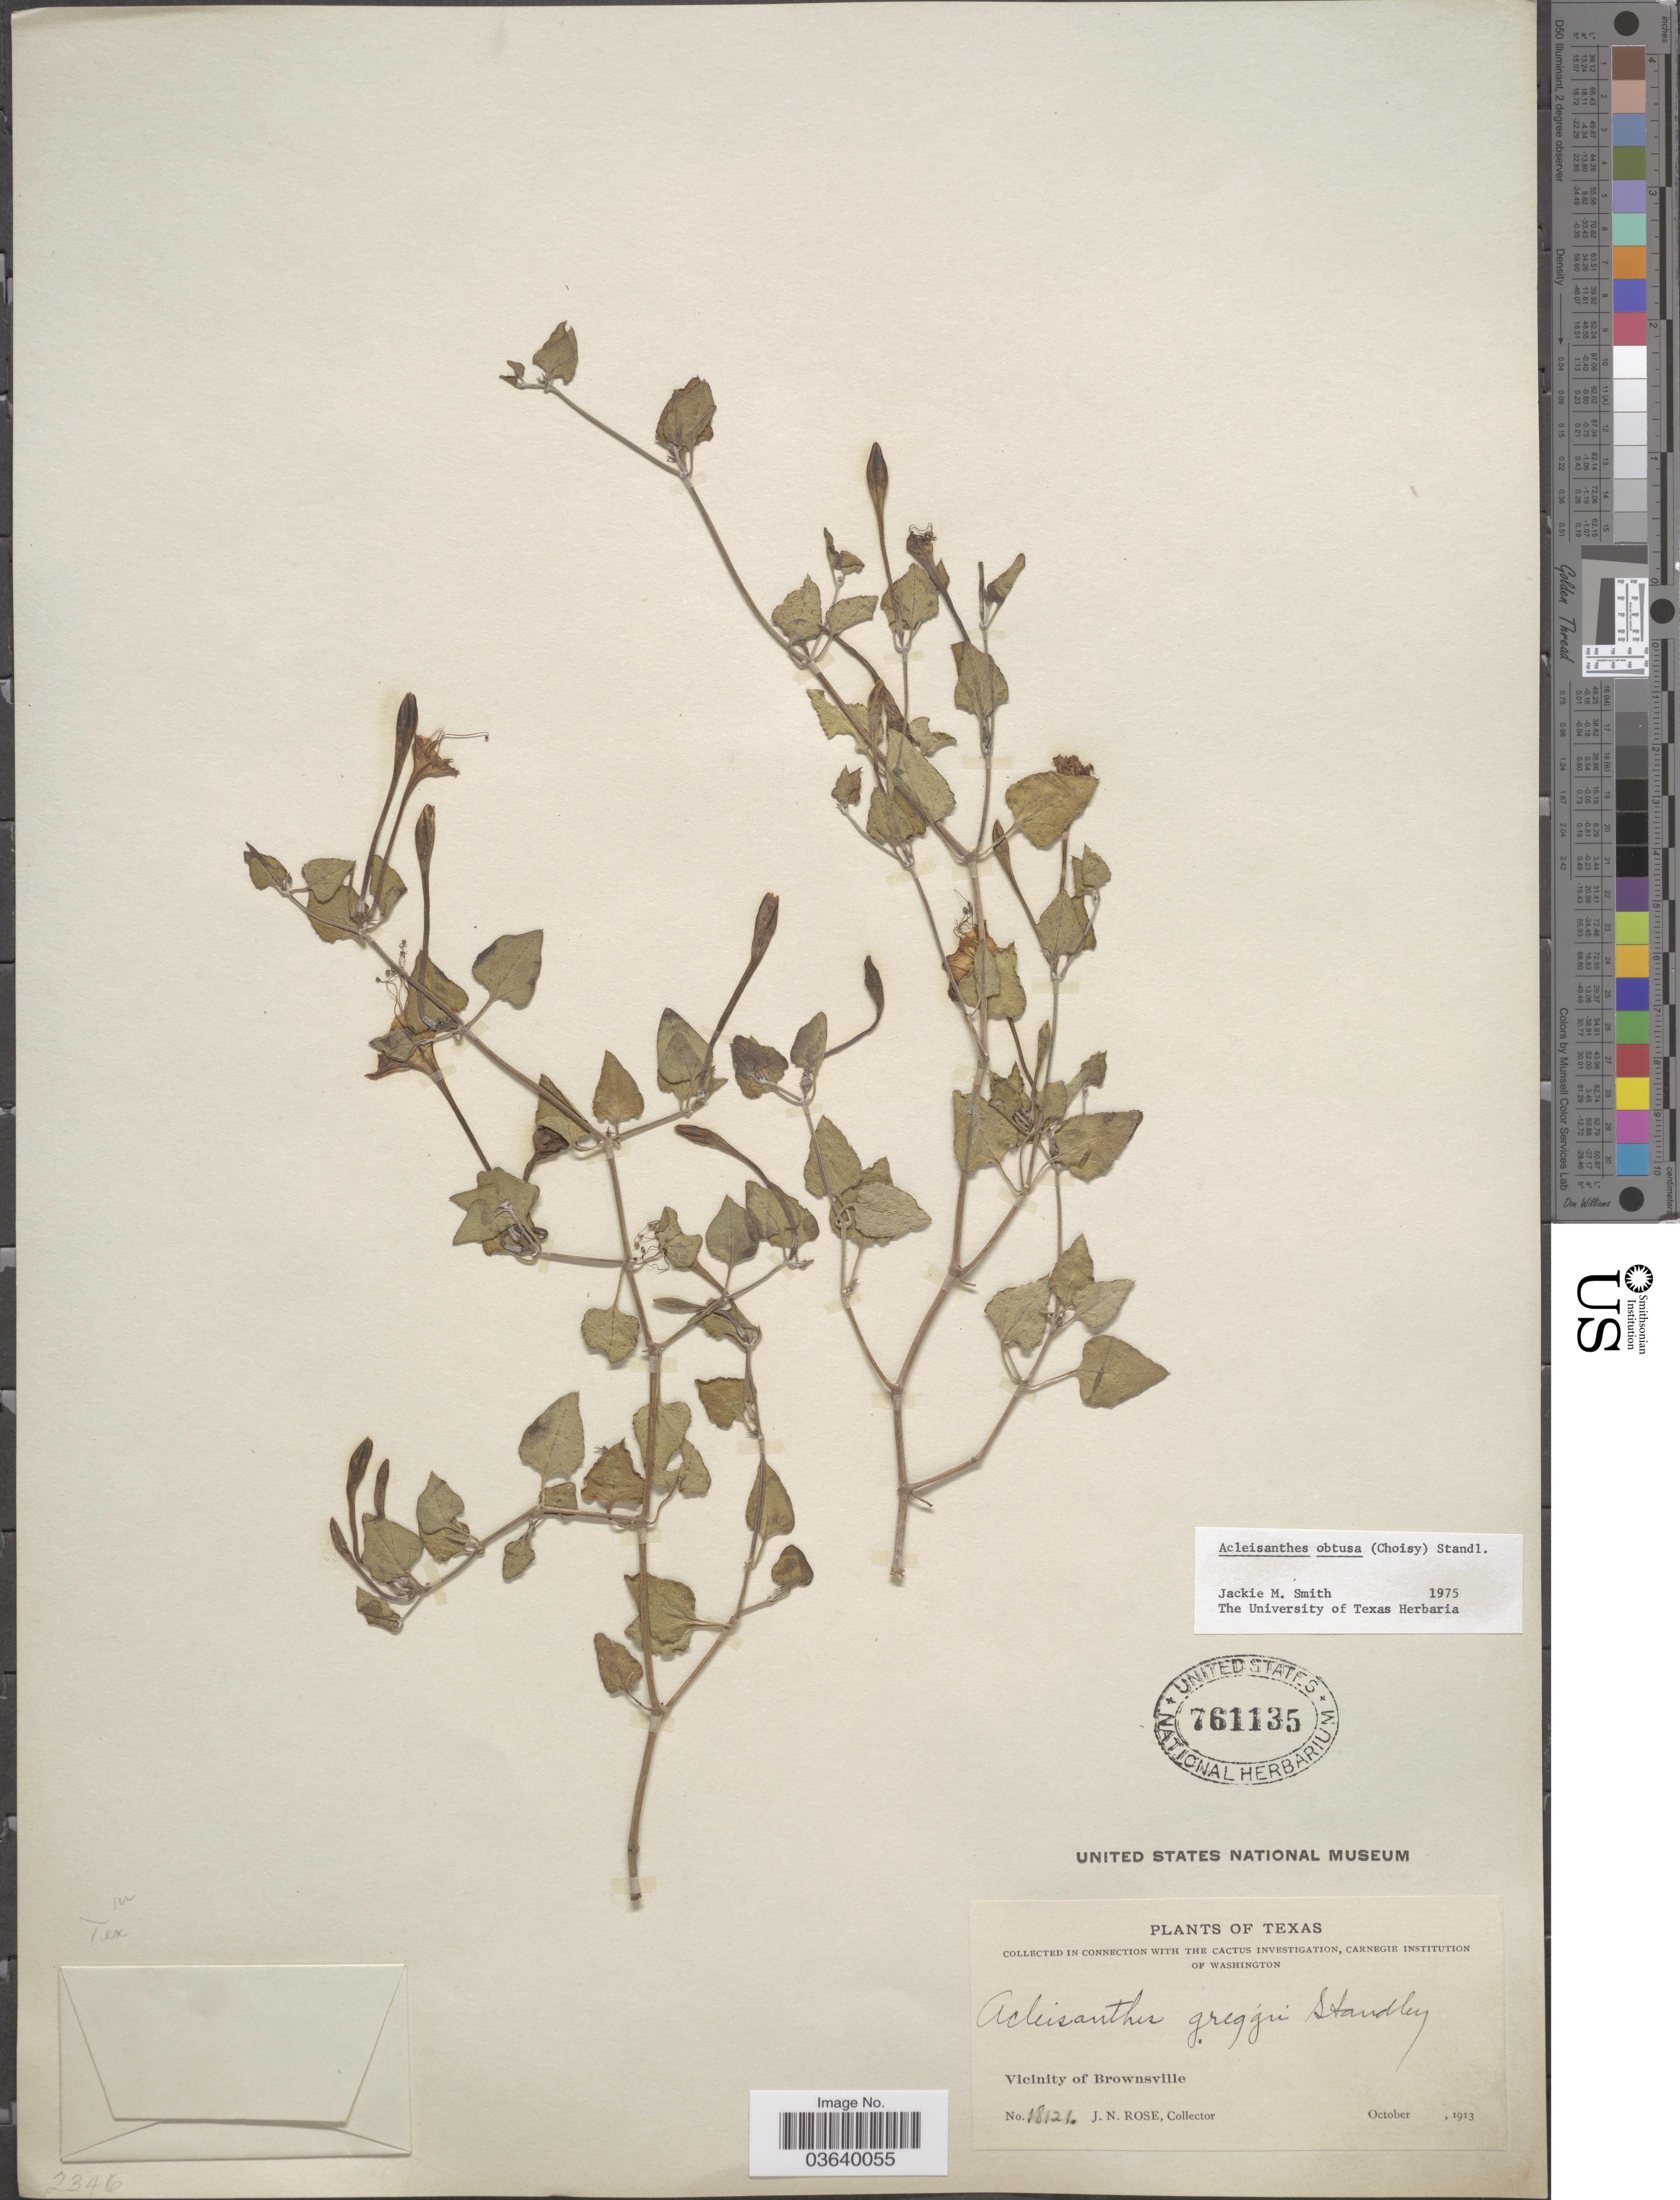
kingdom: Plantae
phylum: Tracheophyta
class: Magnoliopsida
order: Caryophyllales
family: Nyctaginaceae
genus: Acleisanthes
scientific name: Acleisanthes obtusa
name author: (Choisy) Standl.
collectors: J. N. Rose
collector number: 18121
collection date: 1913-10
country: United States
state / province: Texas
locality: Vicinity of Brownsville.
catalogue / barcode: US 761135